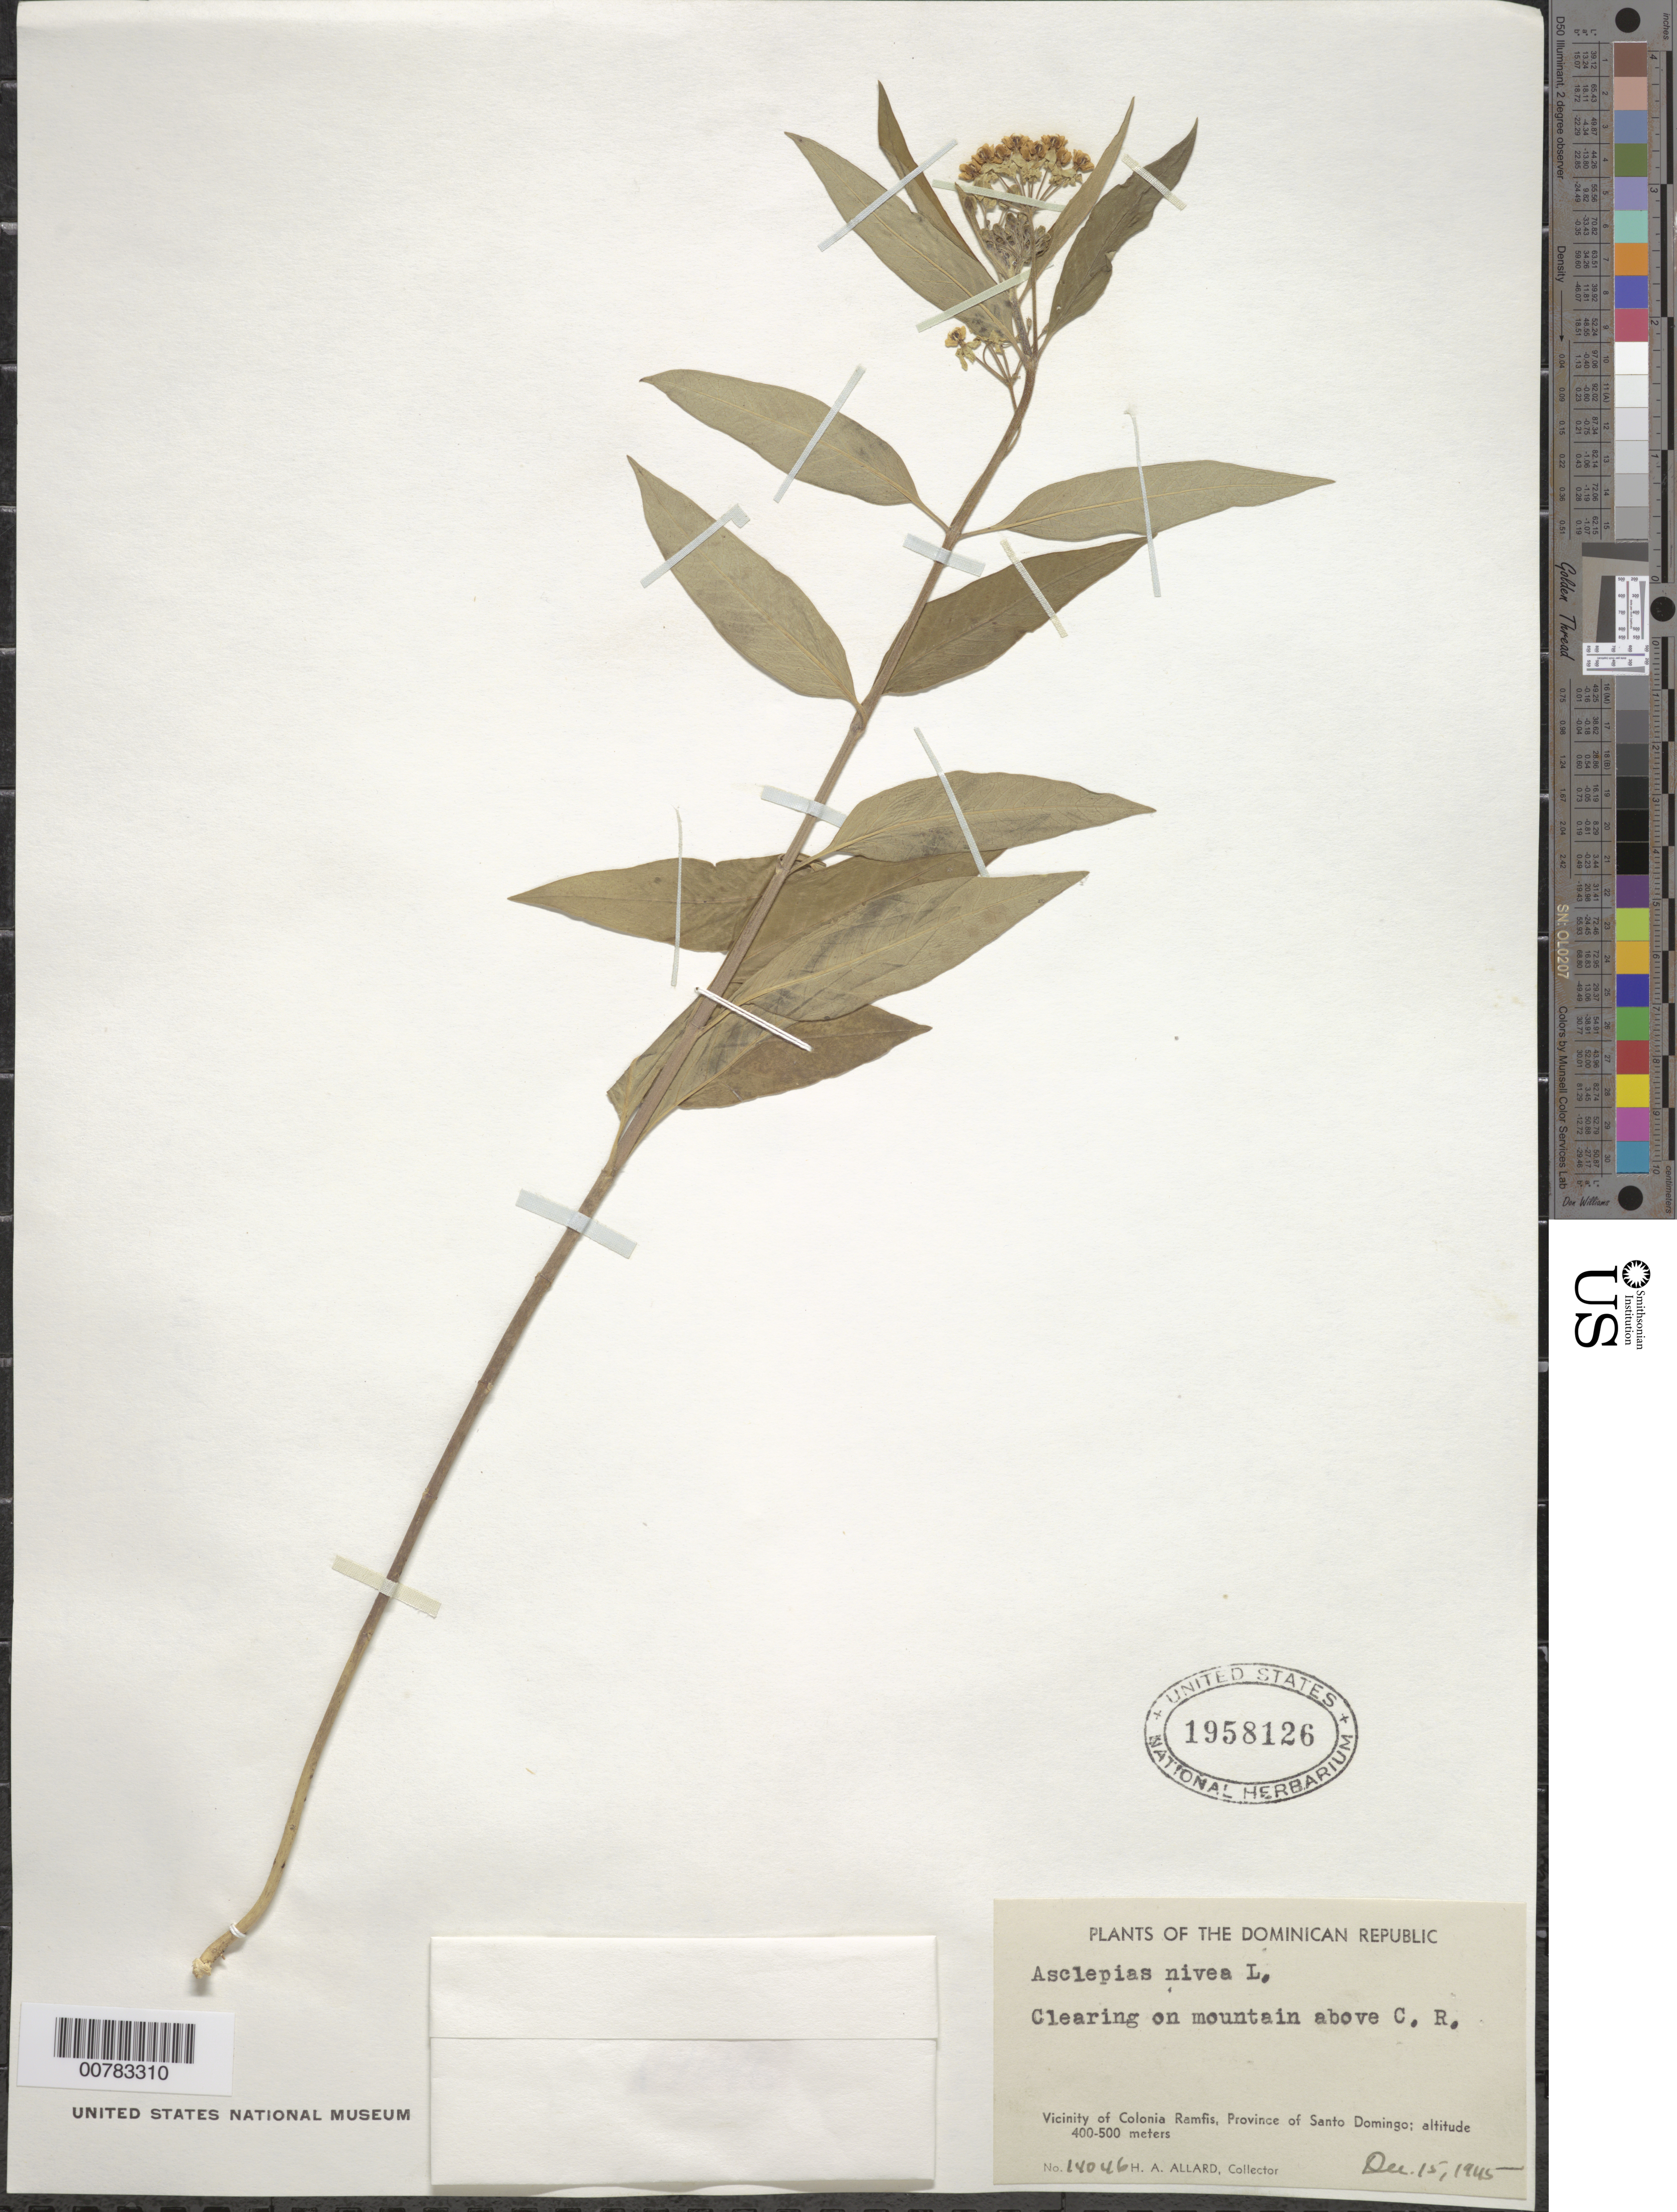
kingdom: Plantae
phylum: Tracheophyta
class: Magnoliopsida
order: Gentianales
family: Apocynaceae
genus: Asclepias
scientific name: Asclepias nivea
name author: L.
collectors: H. A. Allard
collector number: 14046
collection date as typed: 15 Dec 1945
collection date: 1945-12-15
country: Dominican Republic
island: Hispaniola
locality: Province of Santo Domingo, vicinity of Colonia Ramfis, above C.R.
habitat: Clearing on mountain.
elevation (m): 400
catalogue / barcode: US 1958126